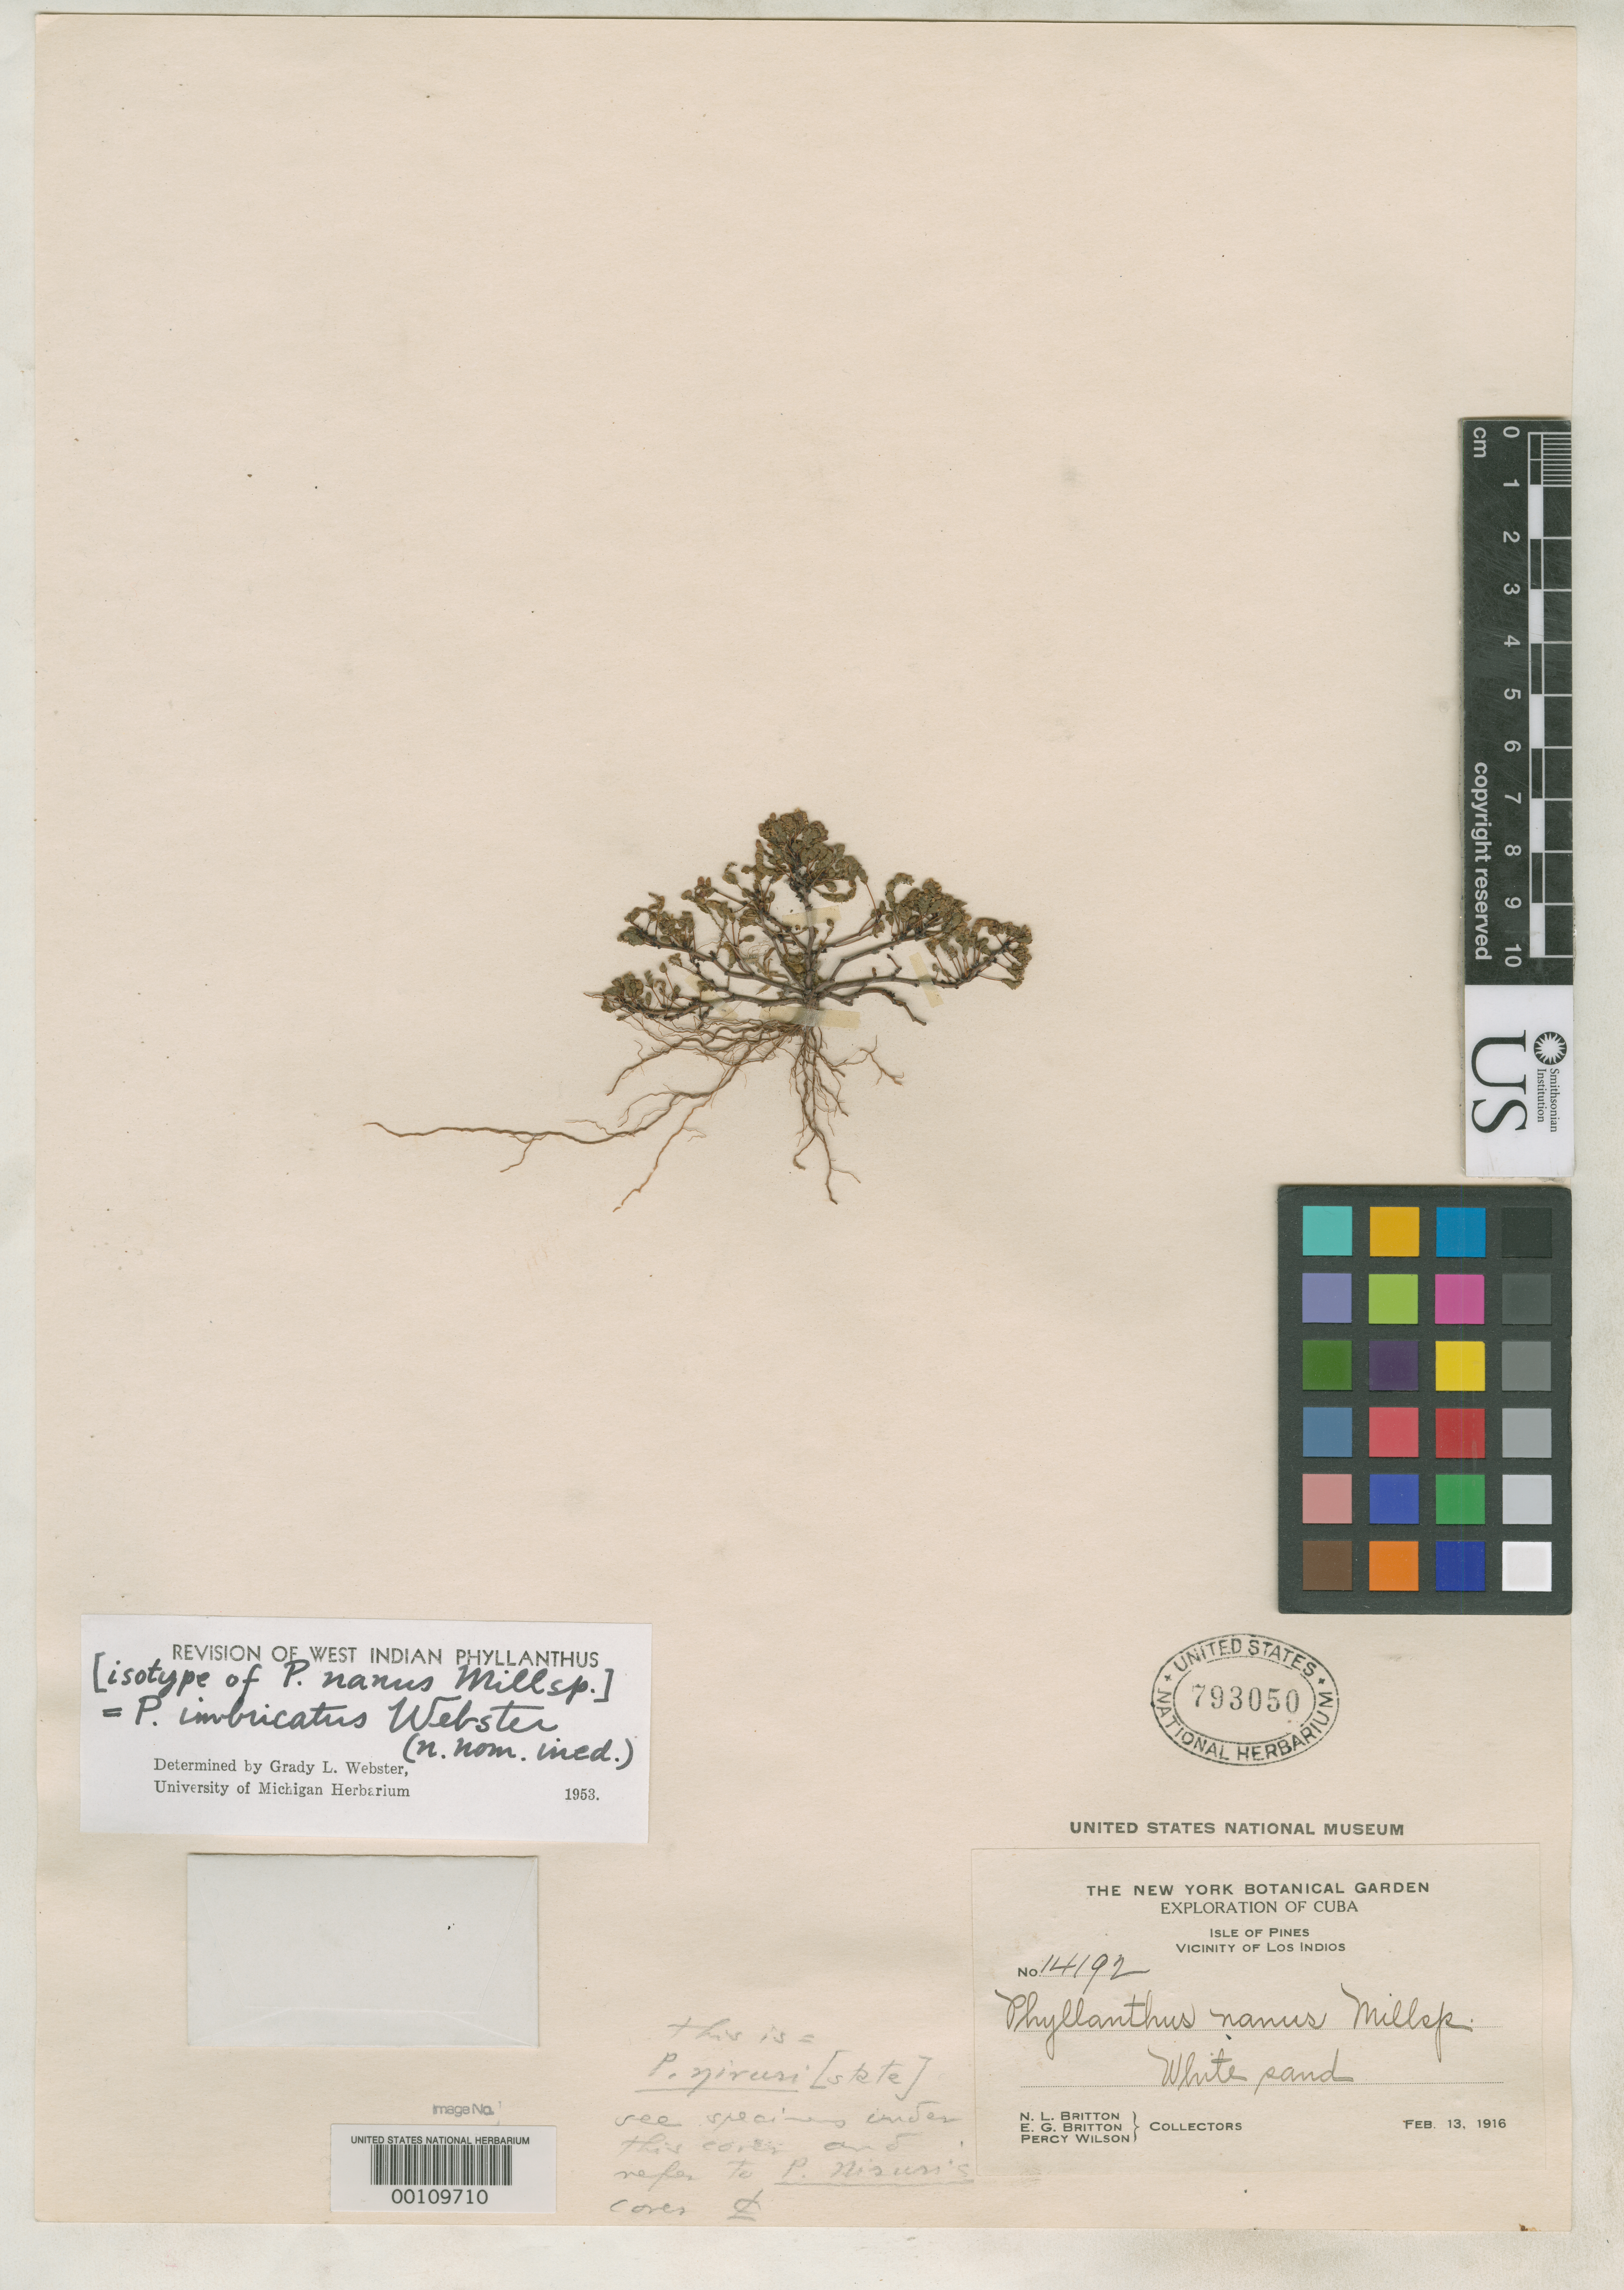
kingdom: Plantae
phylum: Tracheophyta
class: Magnoliopsida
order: Malpighiales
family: Phyllanthaceae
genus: Phyllanthus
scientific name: Phyllanthus nanus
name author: Millsp.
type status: Isotype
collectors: N. Britton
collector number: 14192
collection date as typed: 13 Feb 1916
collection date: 1916-02-13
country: Cuba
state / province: La Habana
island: Greater Antilles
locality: Isle of Pines, Los Indios.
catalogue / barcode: US 793050